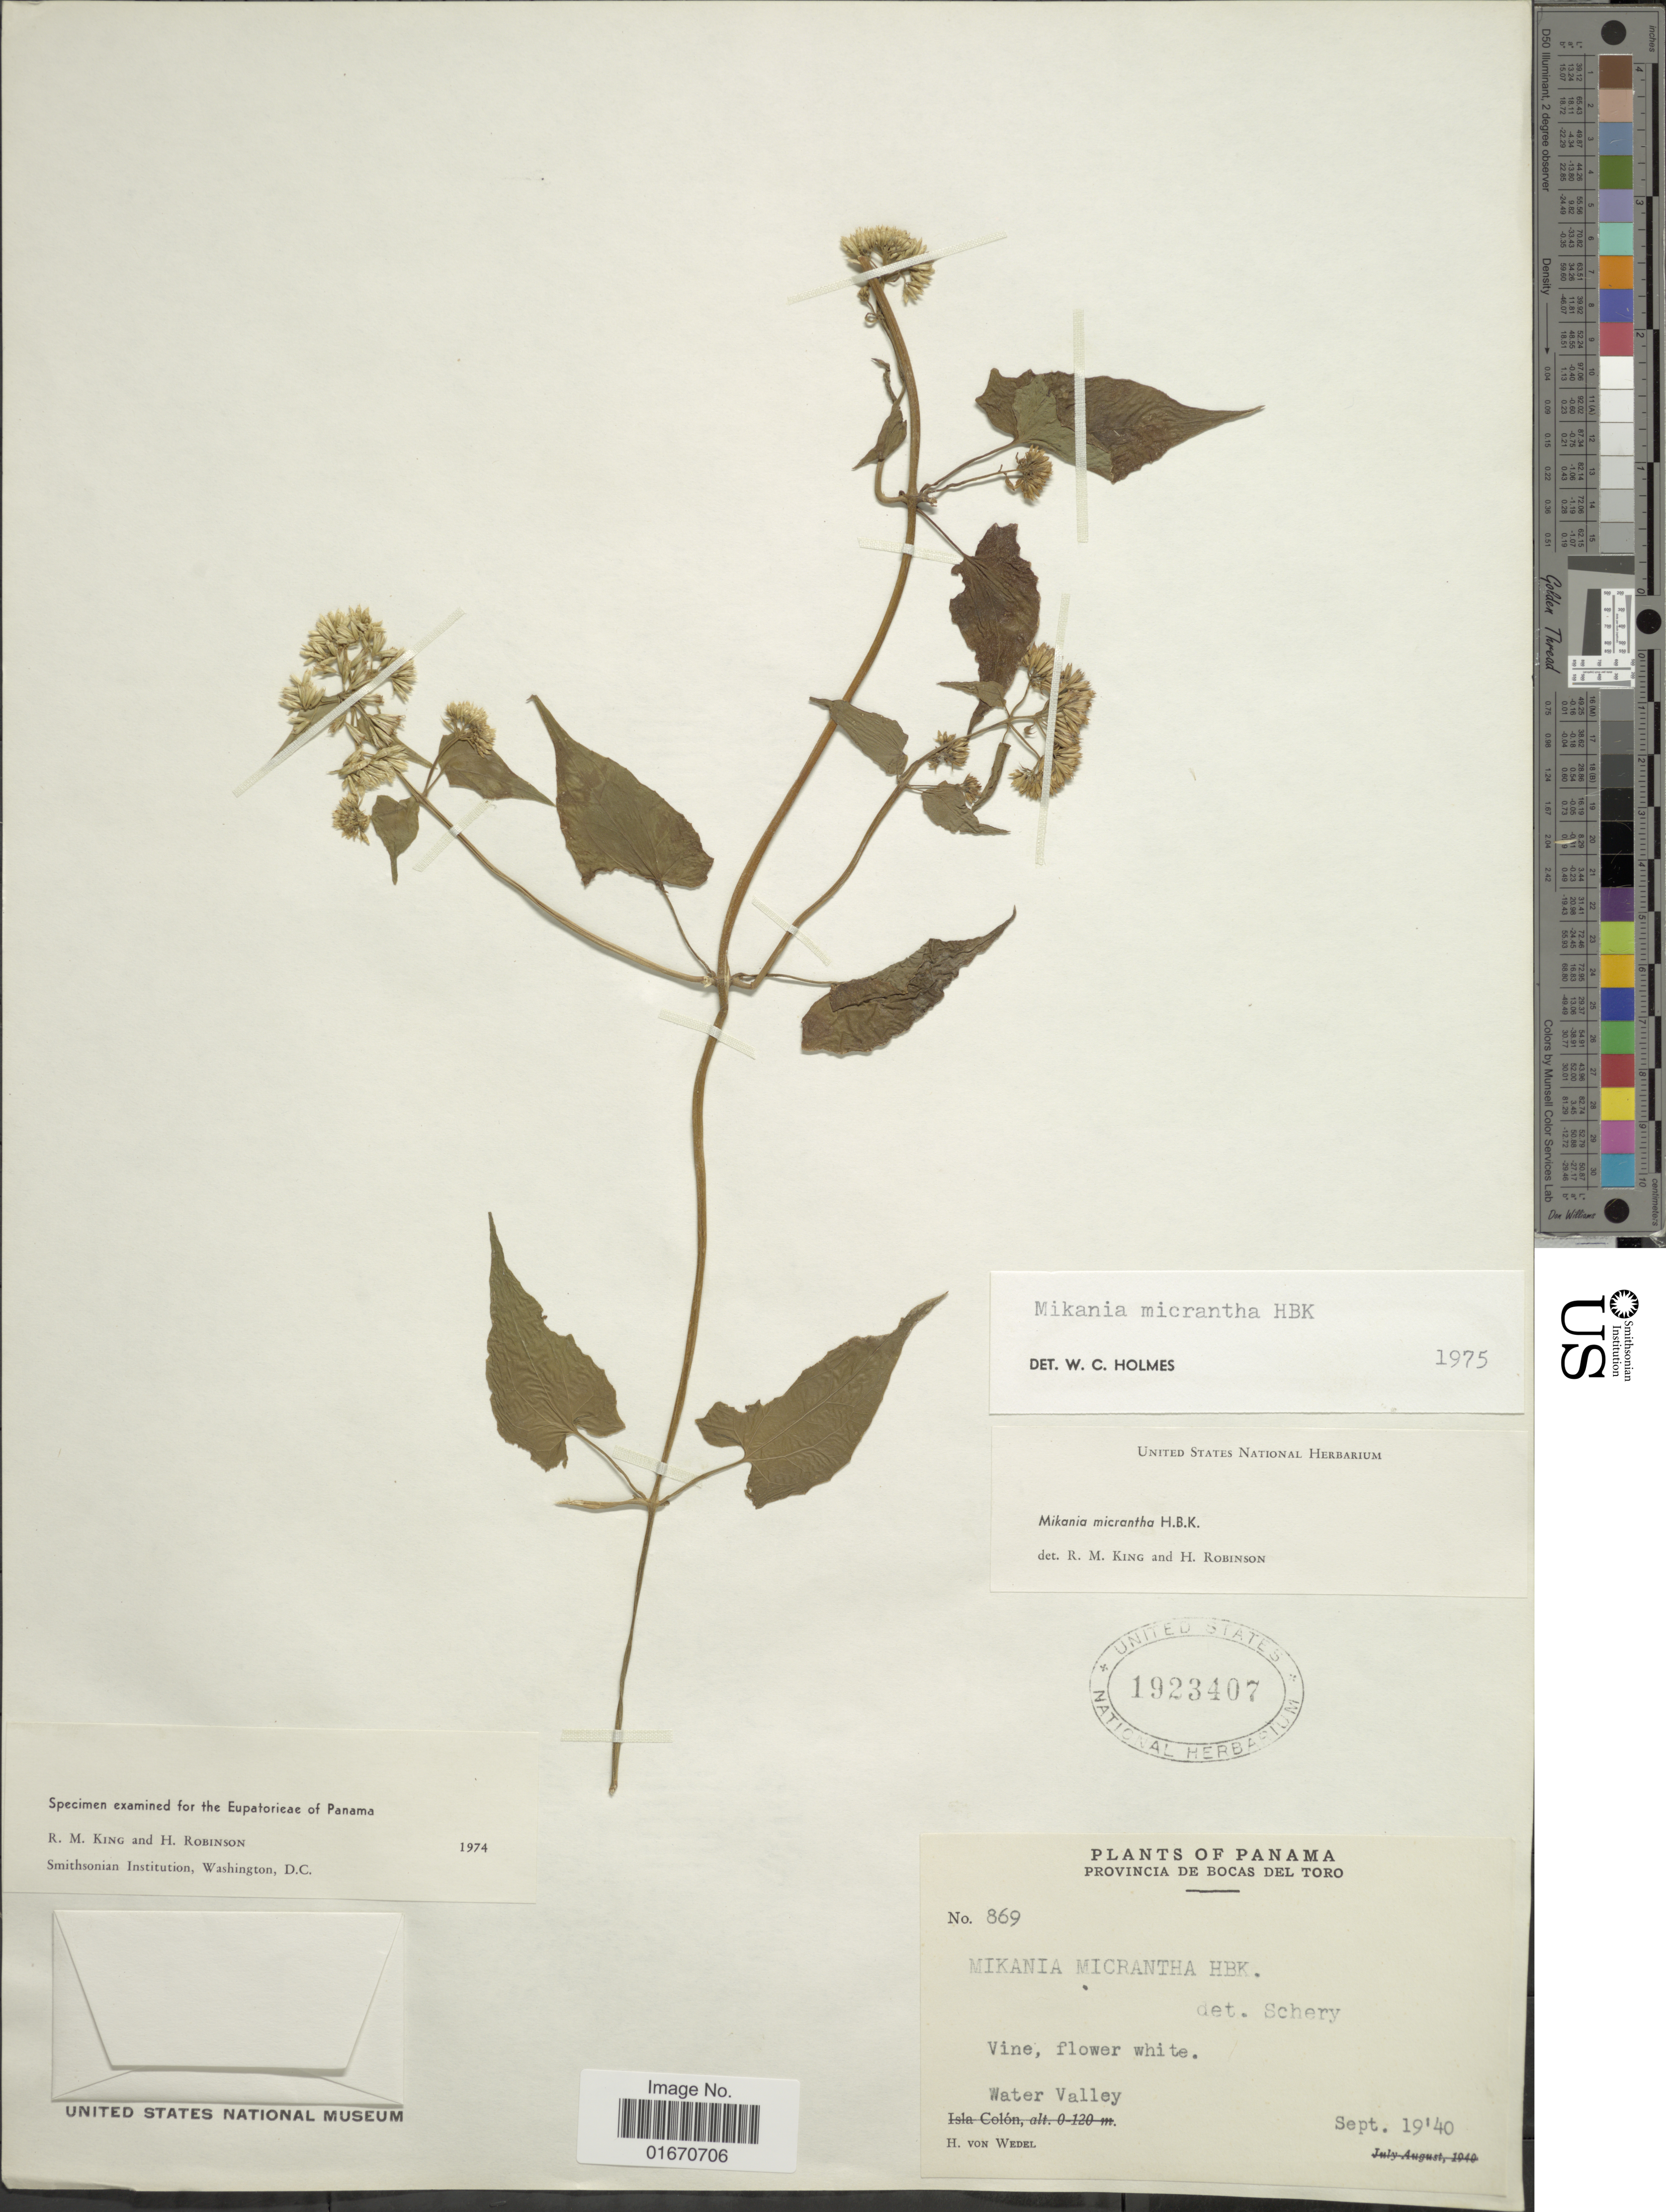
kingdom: Plantae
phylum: Tracheophyta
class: Magnoliopsida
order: Asterales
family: Asteraceae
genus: Mikania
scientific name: Mikania micrantha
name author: Kunth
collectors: H. von Wedel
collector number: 869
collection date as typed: Transcribed d/m/y: 19/9/40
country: Panama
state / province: Bocas del Toro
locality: Water Valley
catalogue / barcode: US 1923407